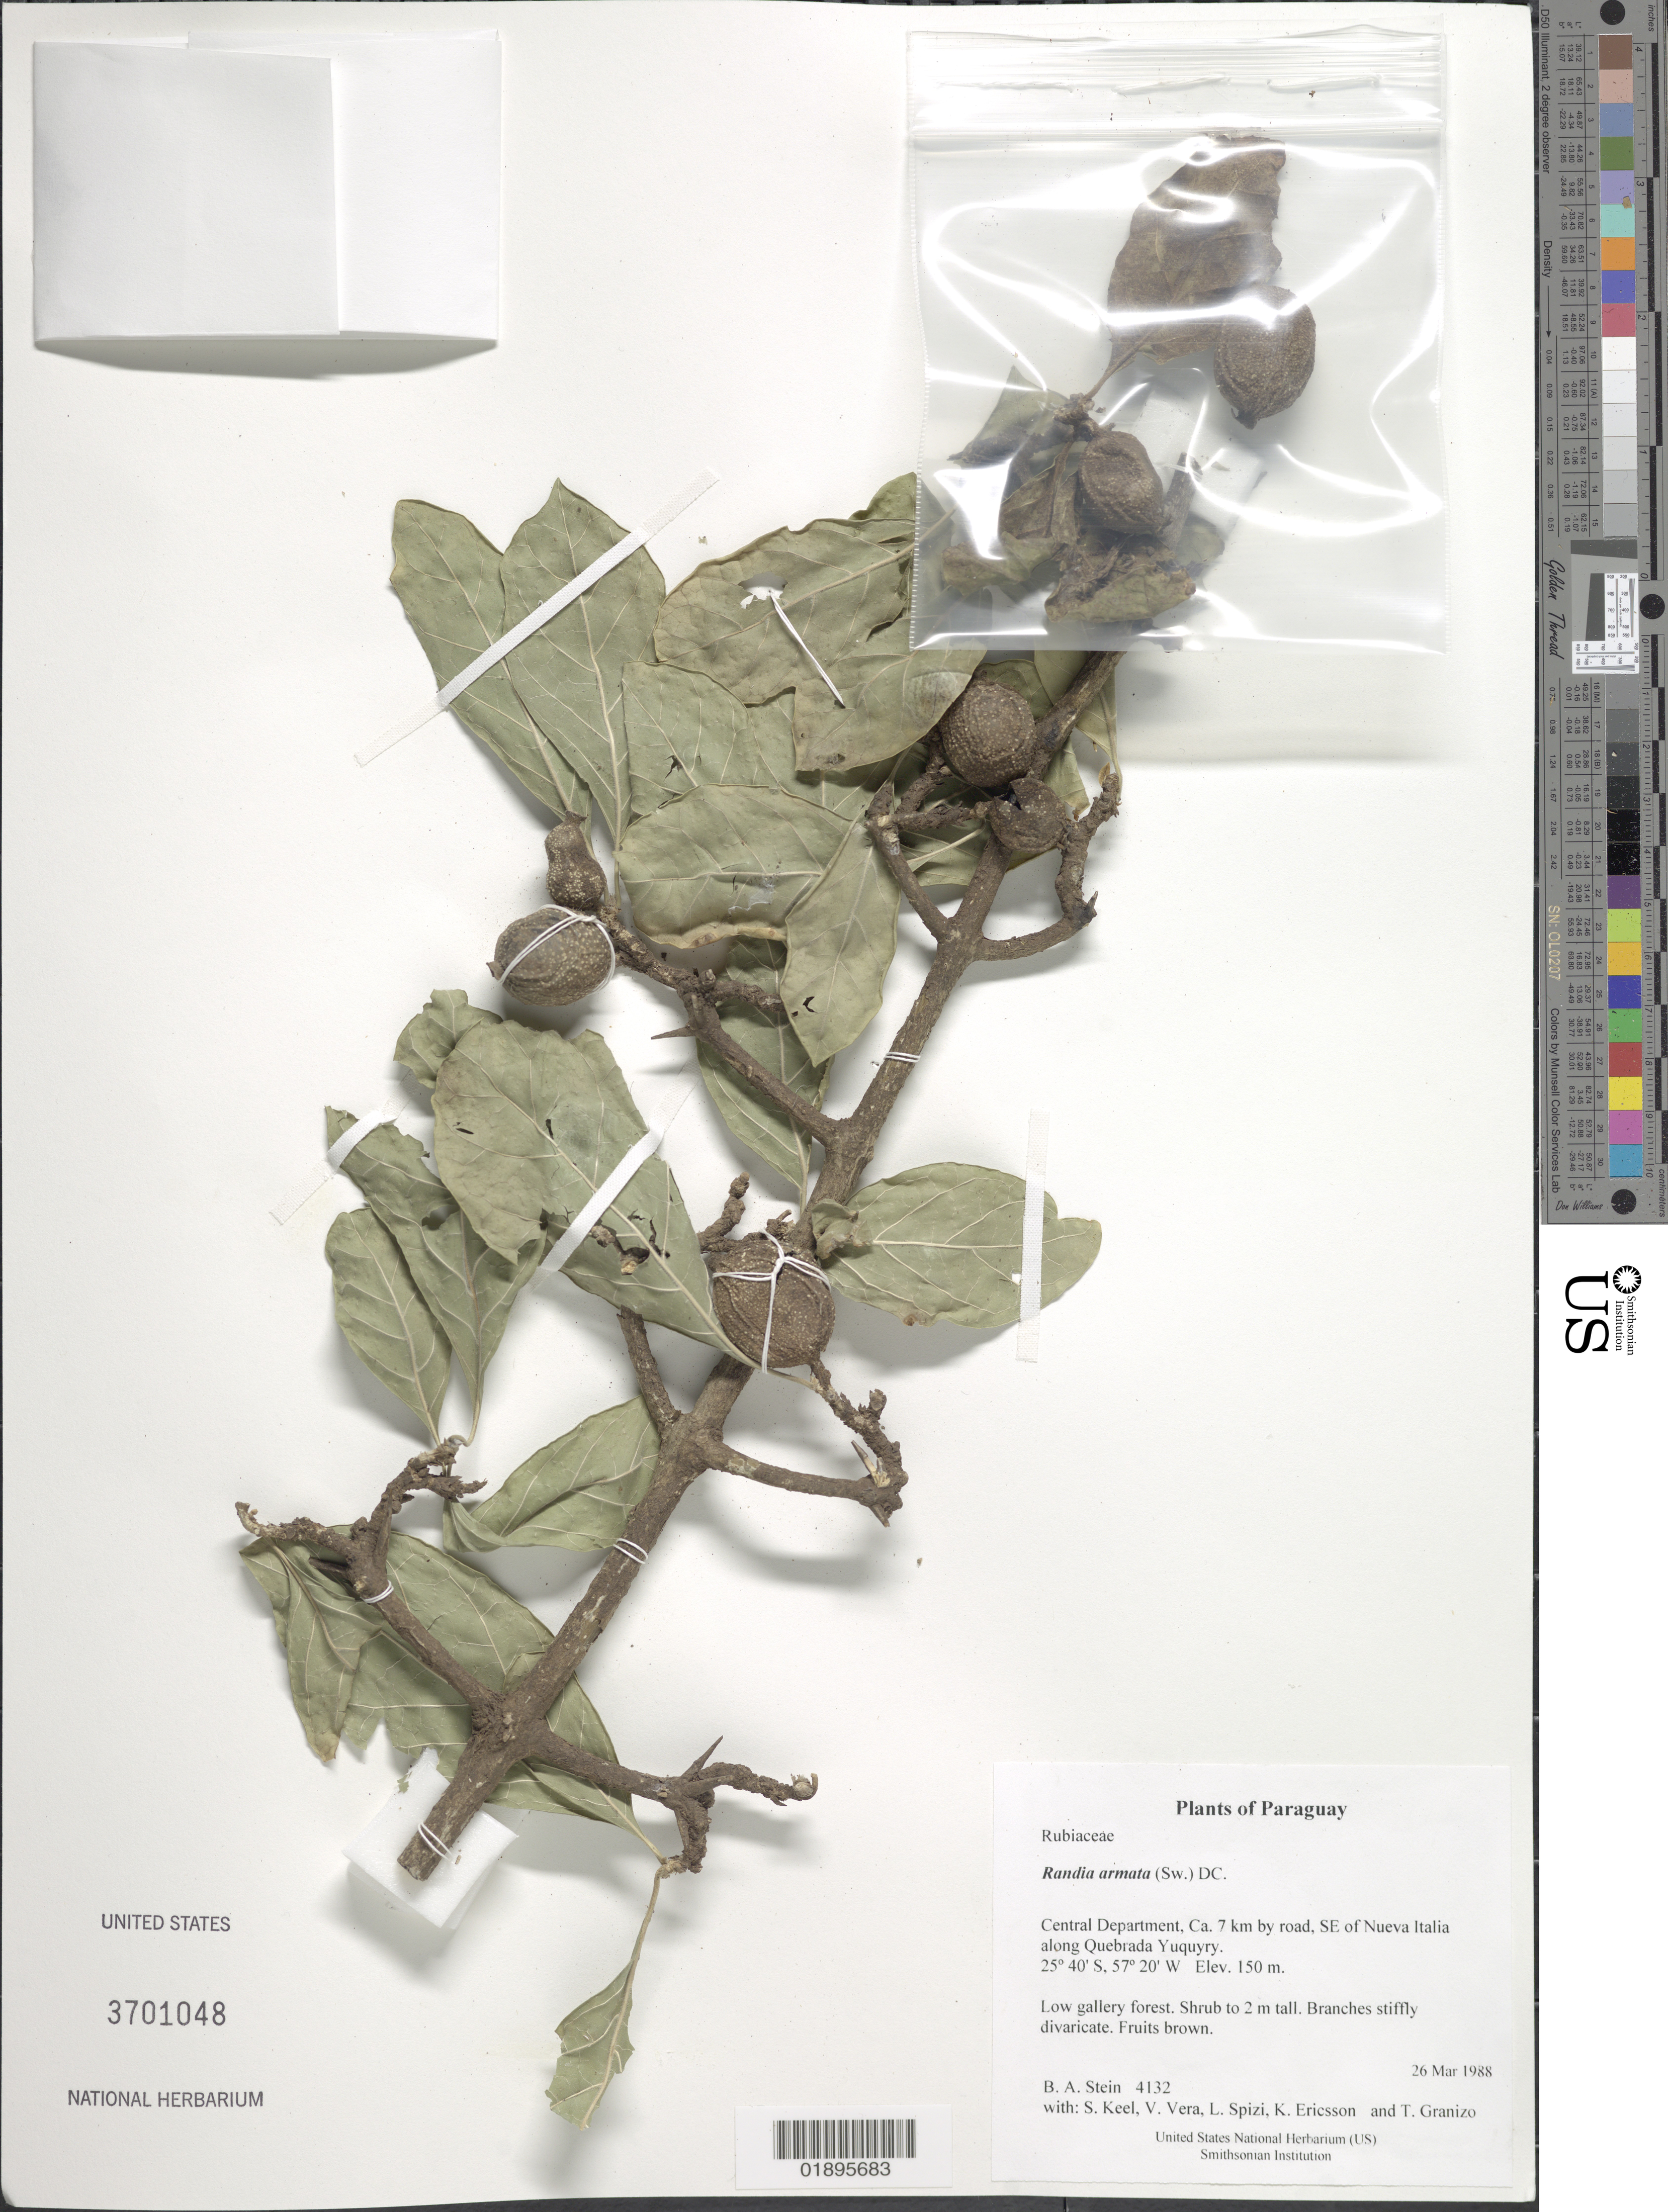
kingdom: Plantae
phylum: Tracheophyta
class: Magnoliopsida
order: Gentianales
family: Rubiaceae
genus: Randia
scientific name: Randia armata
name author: (Sw.) DC.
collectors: B. A. Stein, S. Keel, V. Vera, L. Spizi, K. Ericsson & T. Granizo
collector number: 4132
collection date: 1988-03-26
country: Paraguay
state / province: Central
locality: Ca. 7 km by road, SE of Nueva Italia along Quebrada Yuguyry.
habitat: Low gallery forest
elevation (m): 150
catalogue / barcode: US 3701048